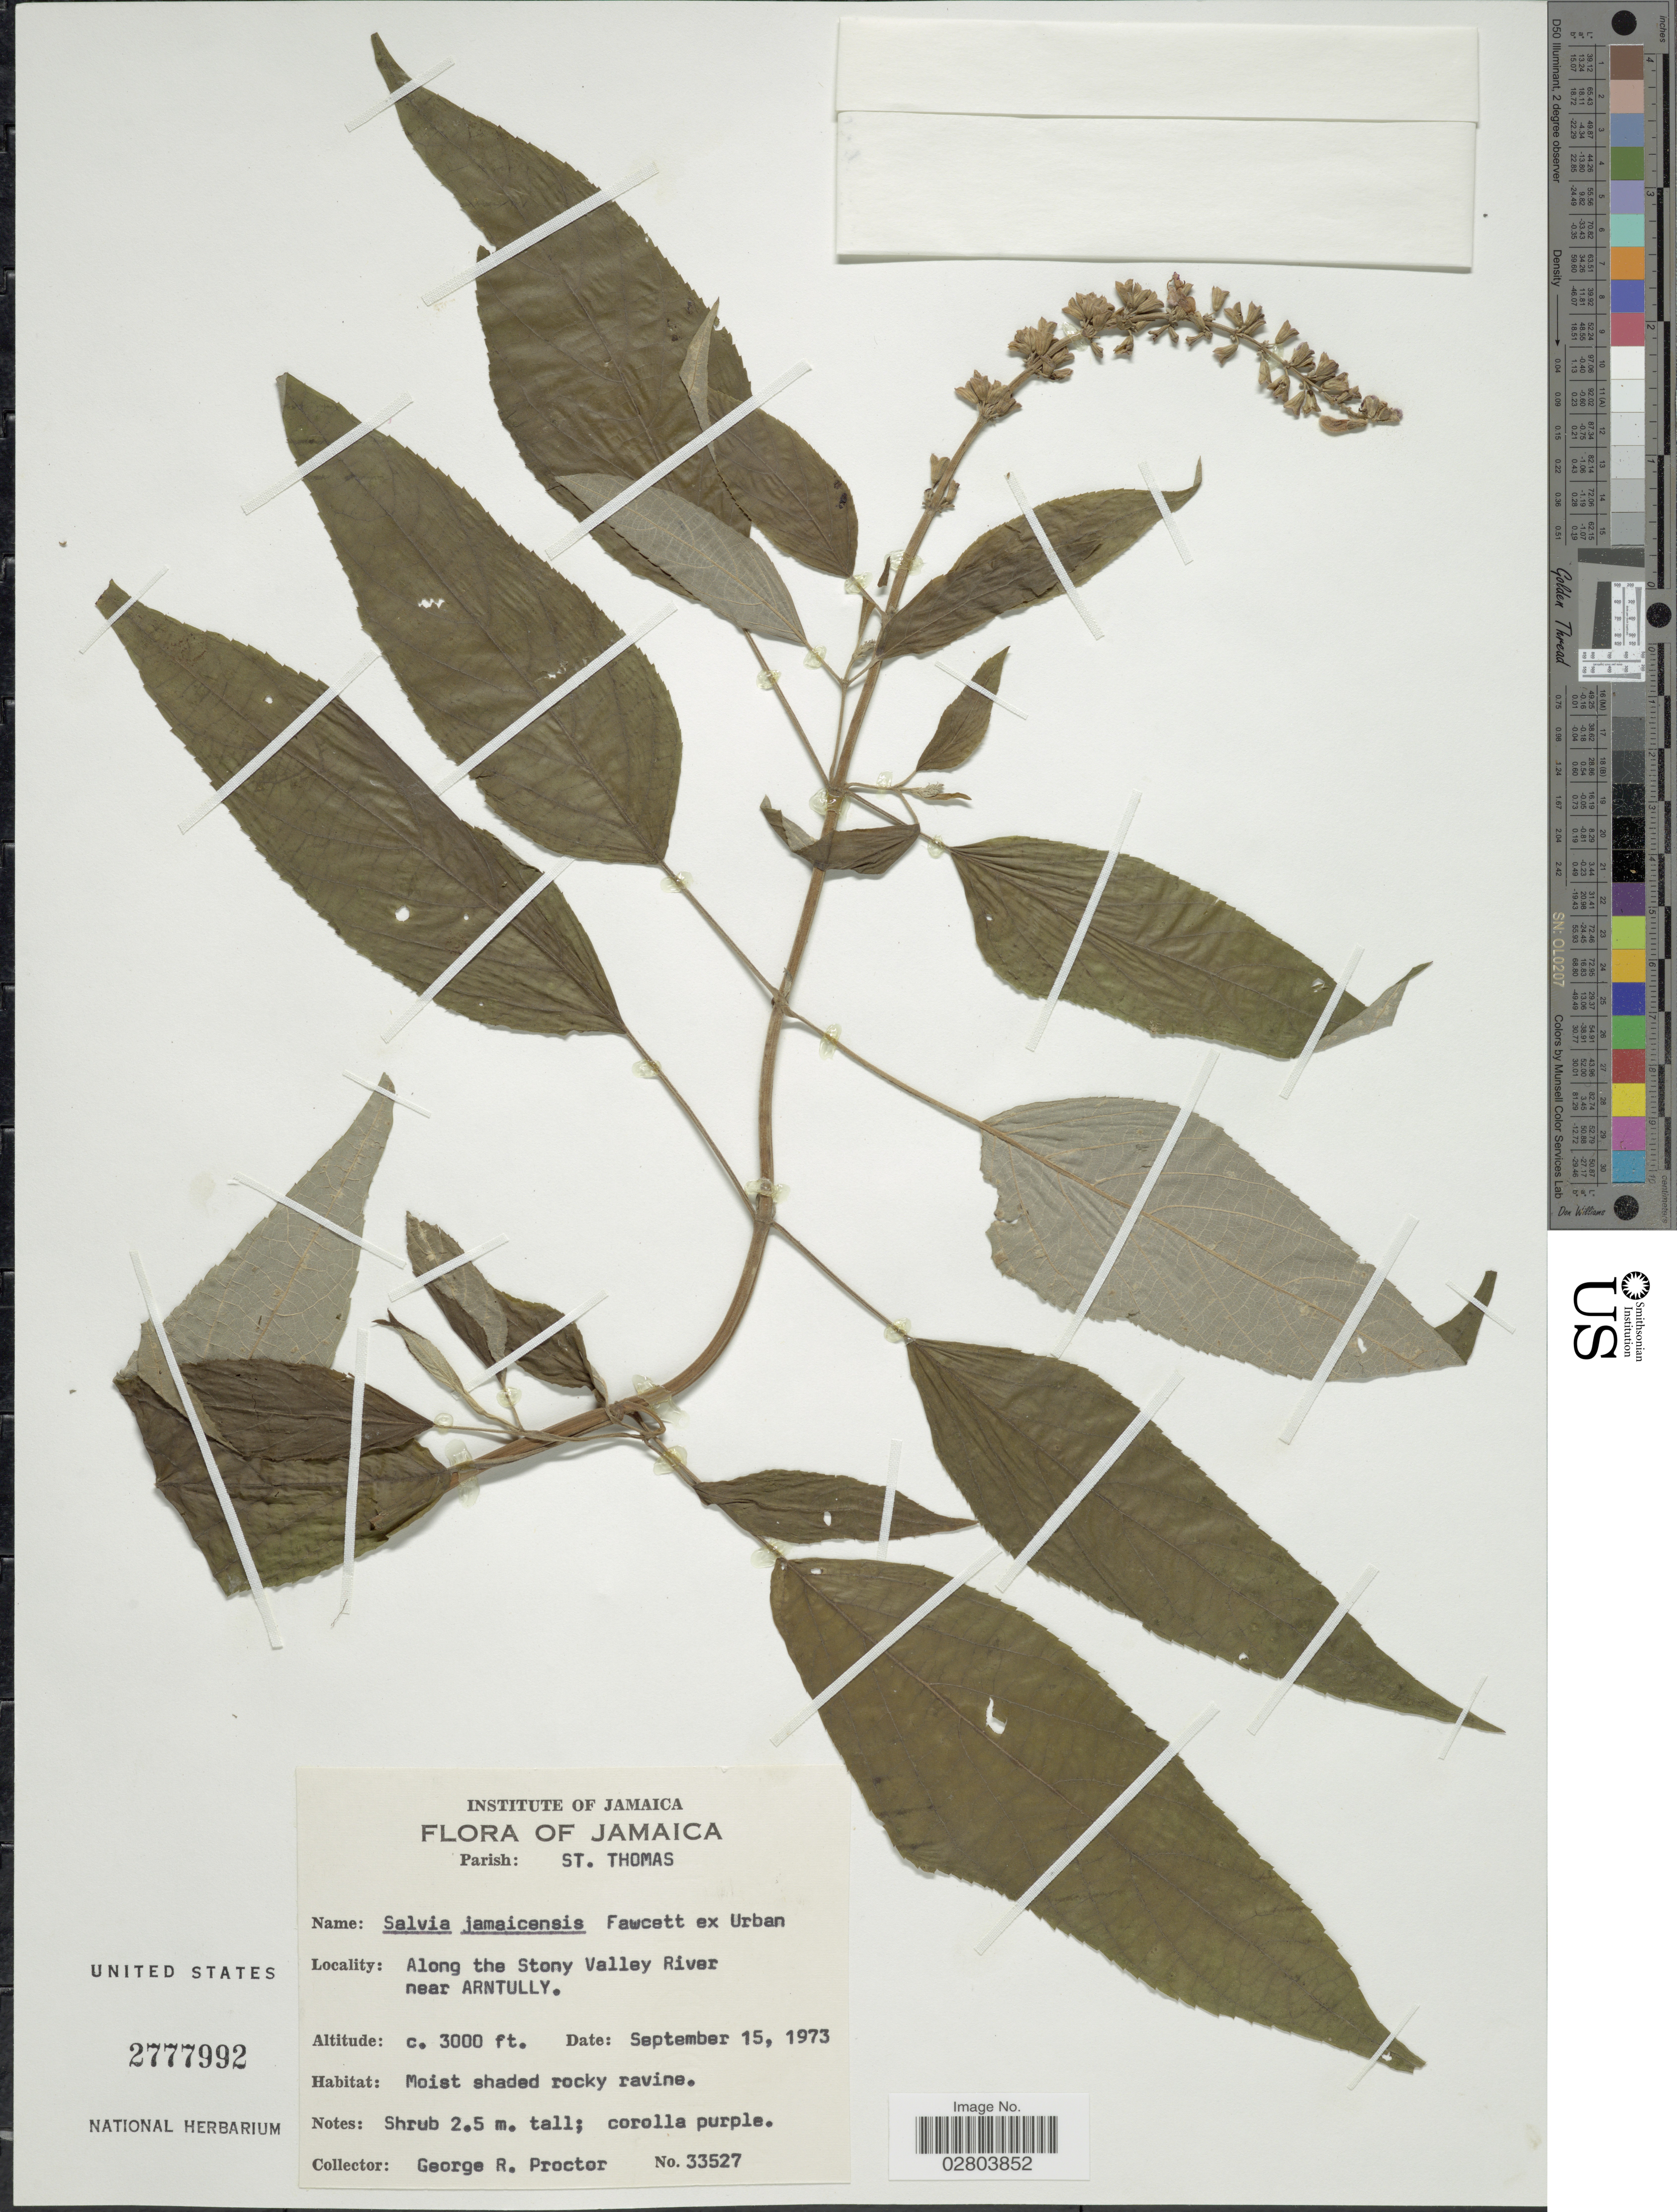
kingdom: Plantae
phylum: Tracheophyta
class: Magnoliopsida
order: Lamiales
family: Lamiaceae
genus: Salvia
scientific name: Salvia jamaicensis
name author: Fawc.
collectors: G. R. Proctor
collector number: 33527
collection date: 1973-09-15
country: Jamaica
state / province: Saint Thomas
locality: Parish: St. Thomas. Along the Stoney Valley River near Arntully.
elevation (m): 914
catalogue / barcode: US 2777992